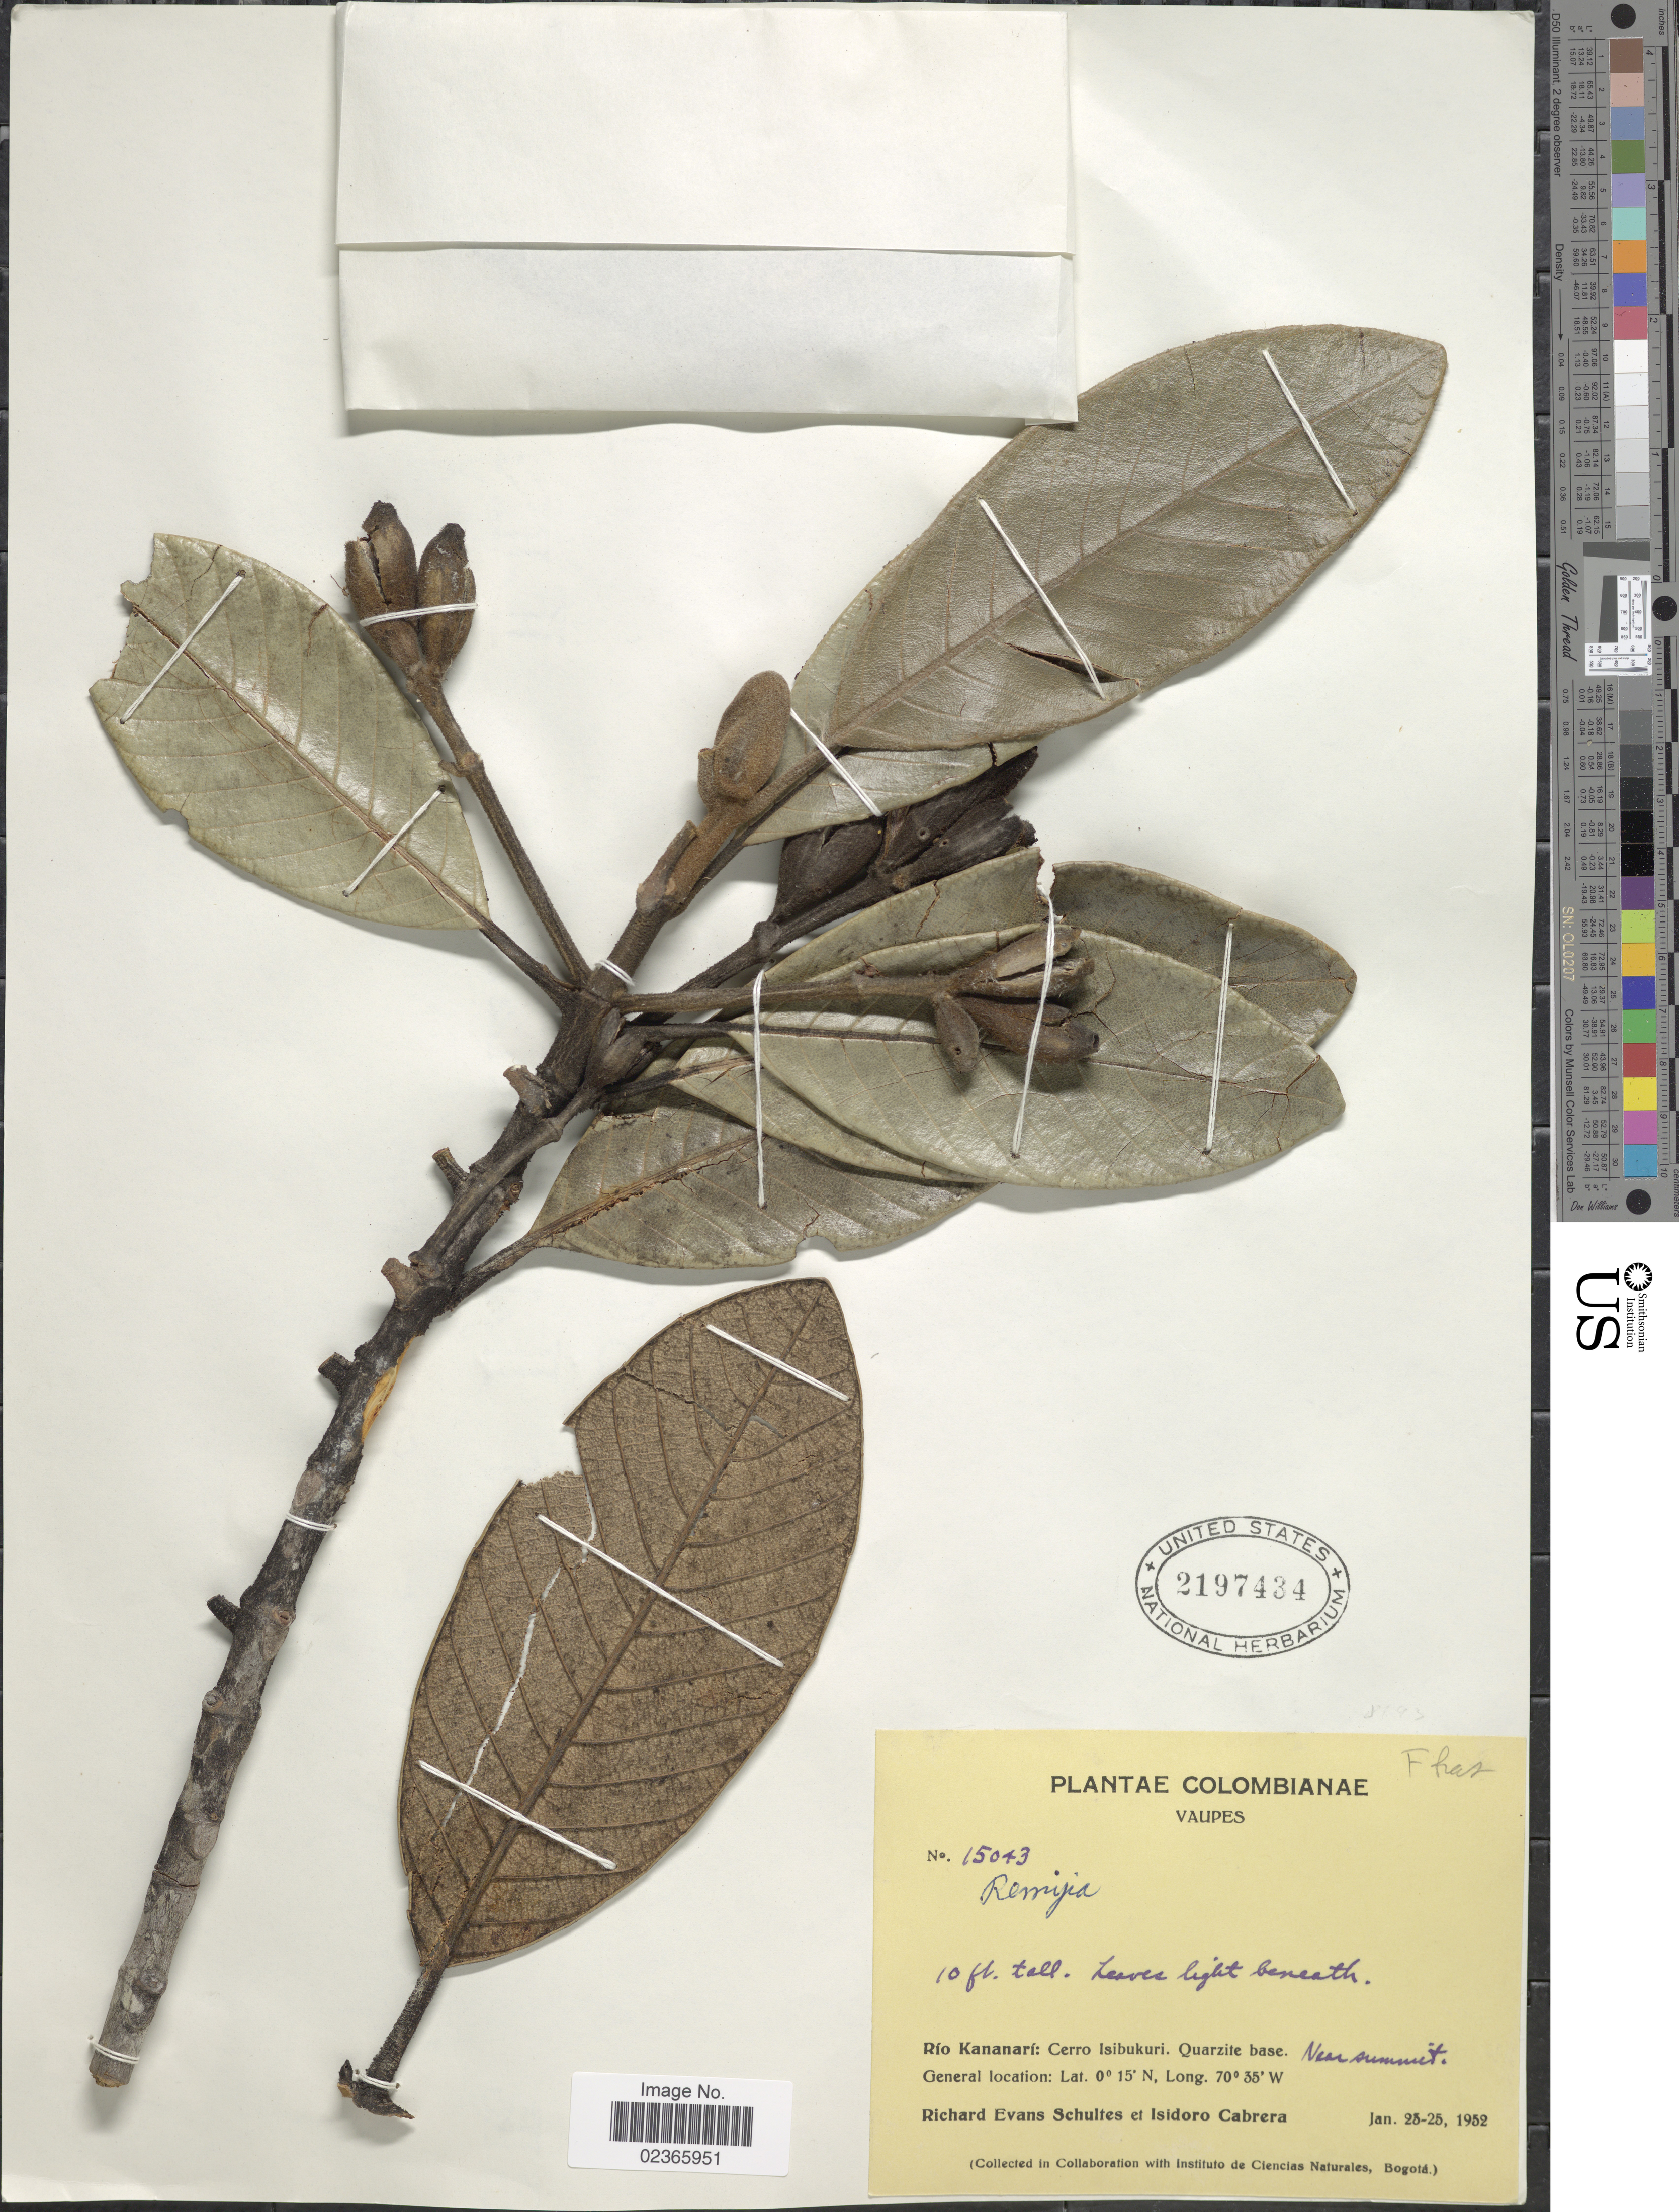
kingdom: Plantae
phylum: Tracheophyta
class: Magnoliopsida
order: Gentianales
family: Rubiaceae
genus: Remijia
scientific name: Remijia sp.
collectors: R. E. Schultes & I. Cabrera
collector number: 15043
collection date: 1952-01-23/1952-01-25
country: Colombia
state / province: Vaupés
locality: Vaupes, Rio Kananari: Cerro Isibukuri. Quarzite base. Near summit.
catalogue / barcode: US 2197434